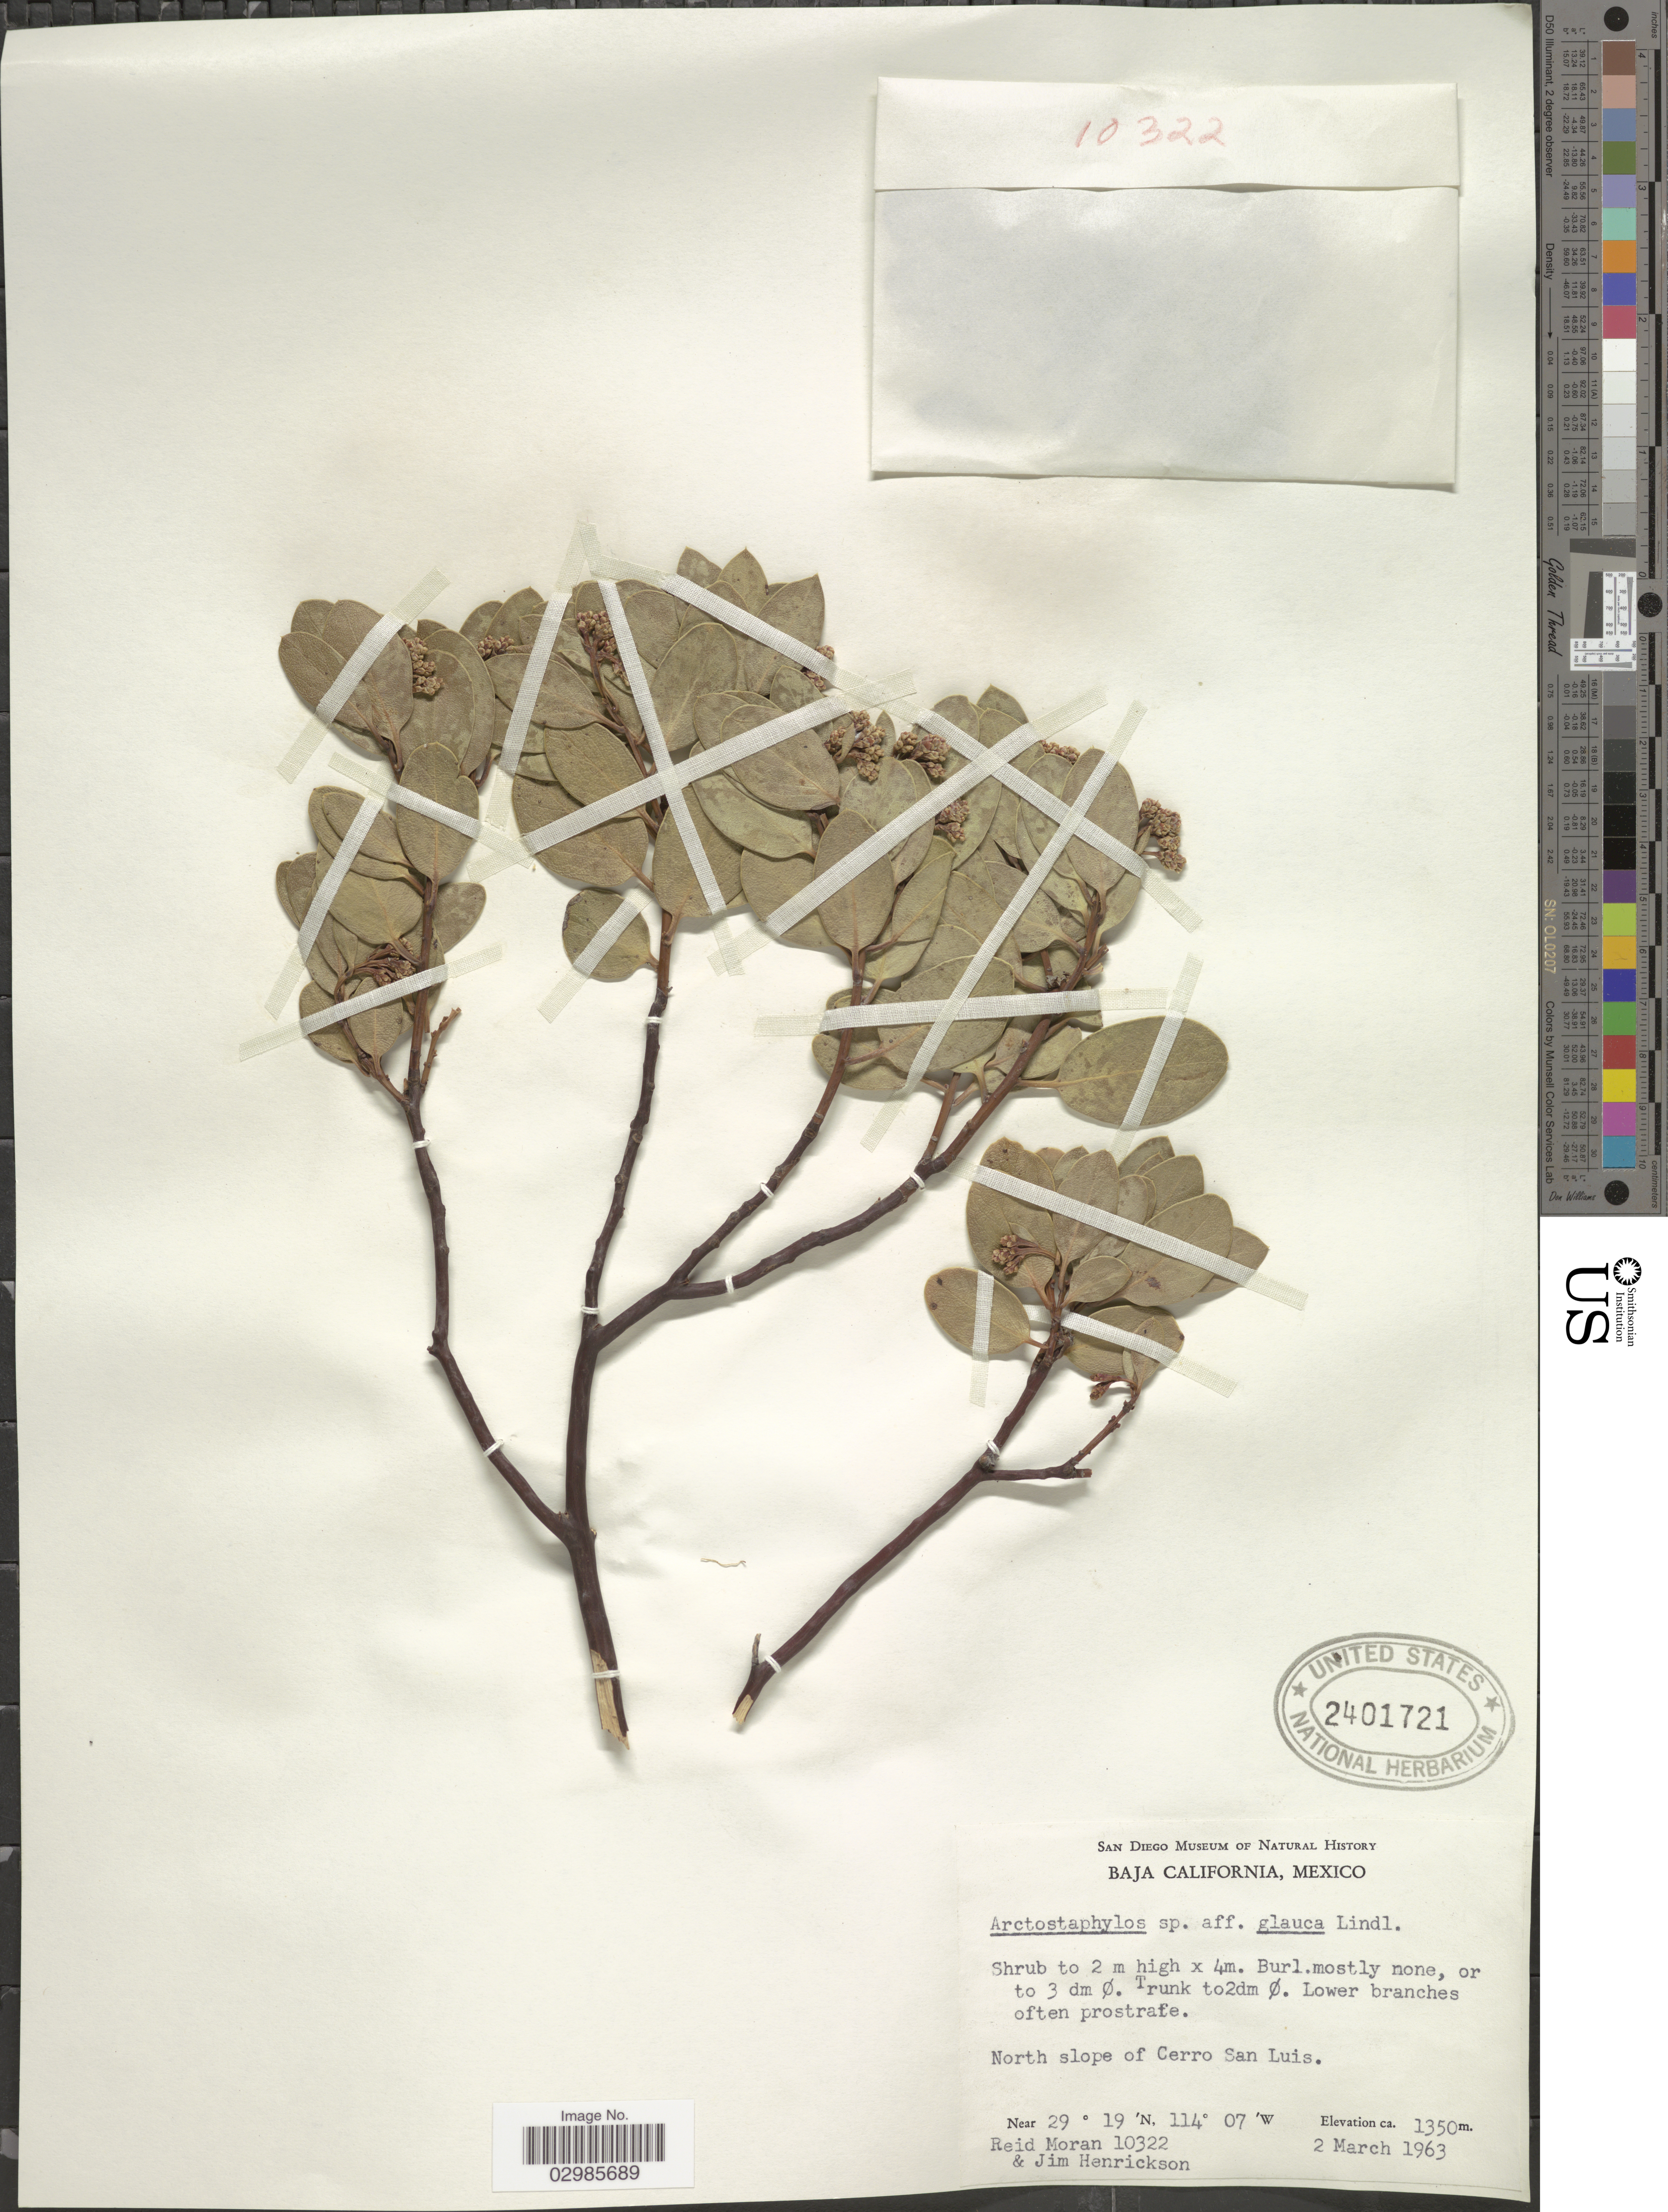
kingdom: Plantae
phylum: Tracheophyta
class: Magnoliopsida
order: Ericales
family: Ericaceae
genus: Arctostaphylos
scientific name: Arctostaphylos glauca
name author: Lindl.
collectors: R. V. Moran & J. Henrickson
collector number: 10322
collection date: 1963-03-02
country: Mexico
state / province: Baja California Norte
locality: North slope of Cerro San Luis.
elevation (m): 1350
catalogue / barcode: US 2401721